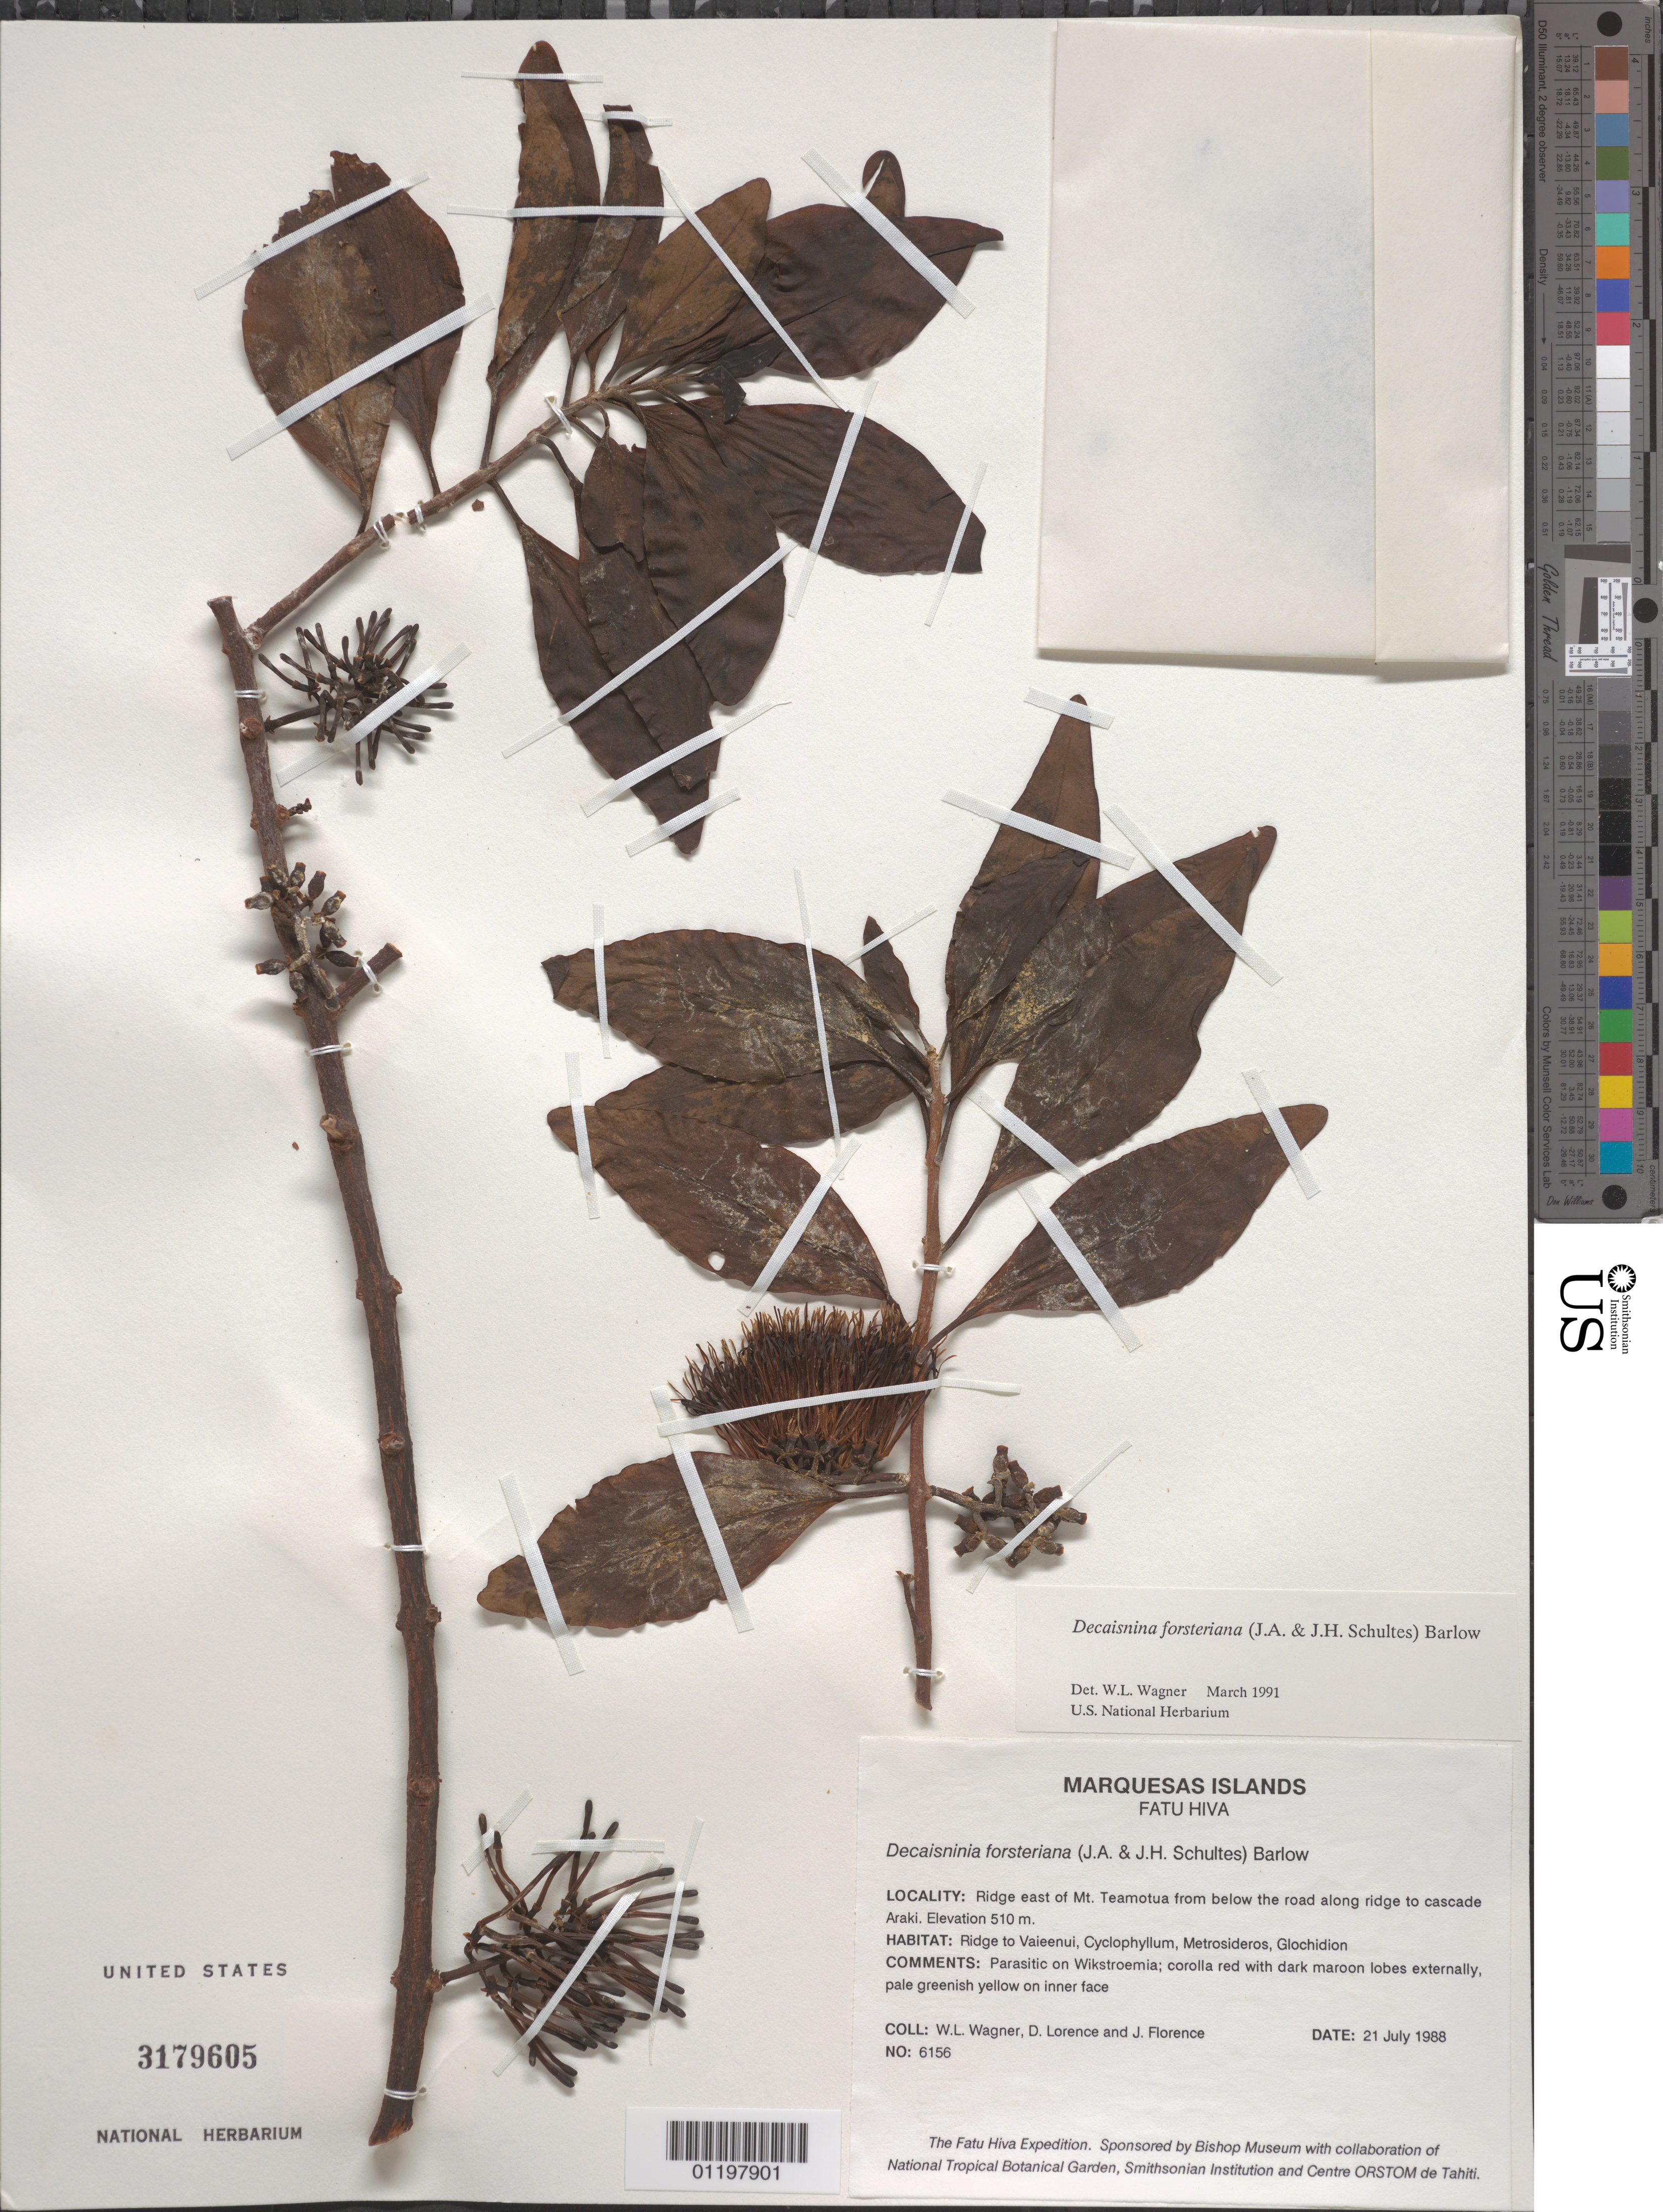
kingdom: Plantae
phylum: Tracheophyta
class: Magnoliopsida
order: Santalales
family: Loranthaceae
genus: Decaisnina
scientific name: Decaisnina forsteriana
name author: (Schult. & Schult. f.) Barlow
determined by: Florence, J.; Wagner, W. L.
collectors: W. L. Wagner, D. Lorence & J. Florence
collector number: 6156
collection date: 1988-07-21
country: French Polynesia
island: Fatu Hiva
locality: Ridge E of Mt. Teamotua from below the road along ridge to cascade Araki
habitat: Ridge to Vaieenui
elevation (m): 510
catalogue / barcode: US 3179605